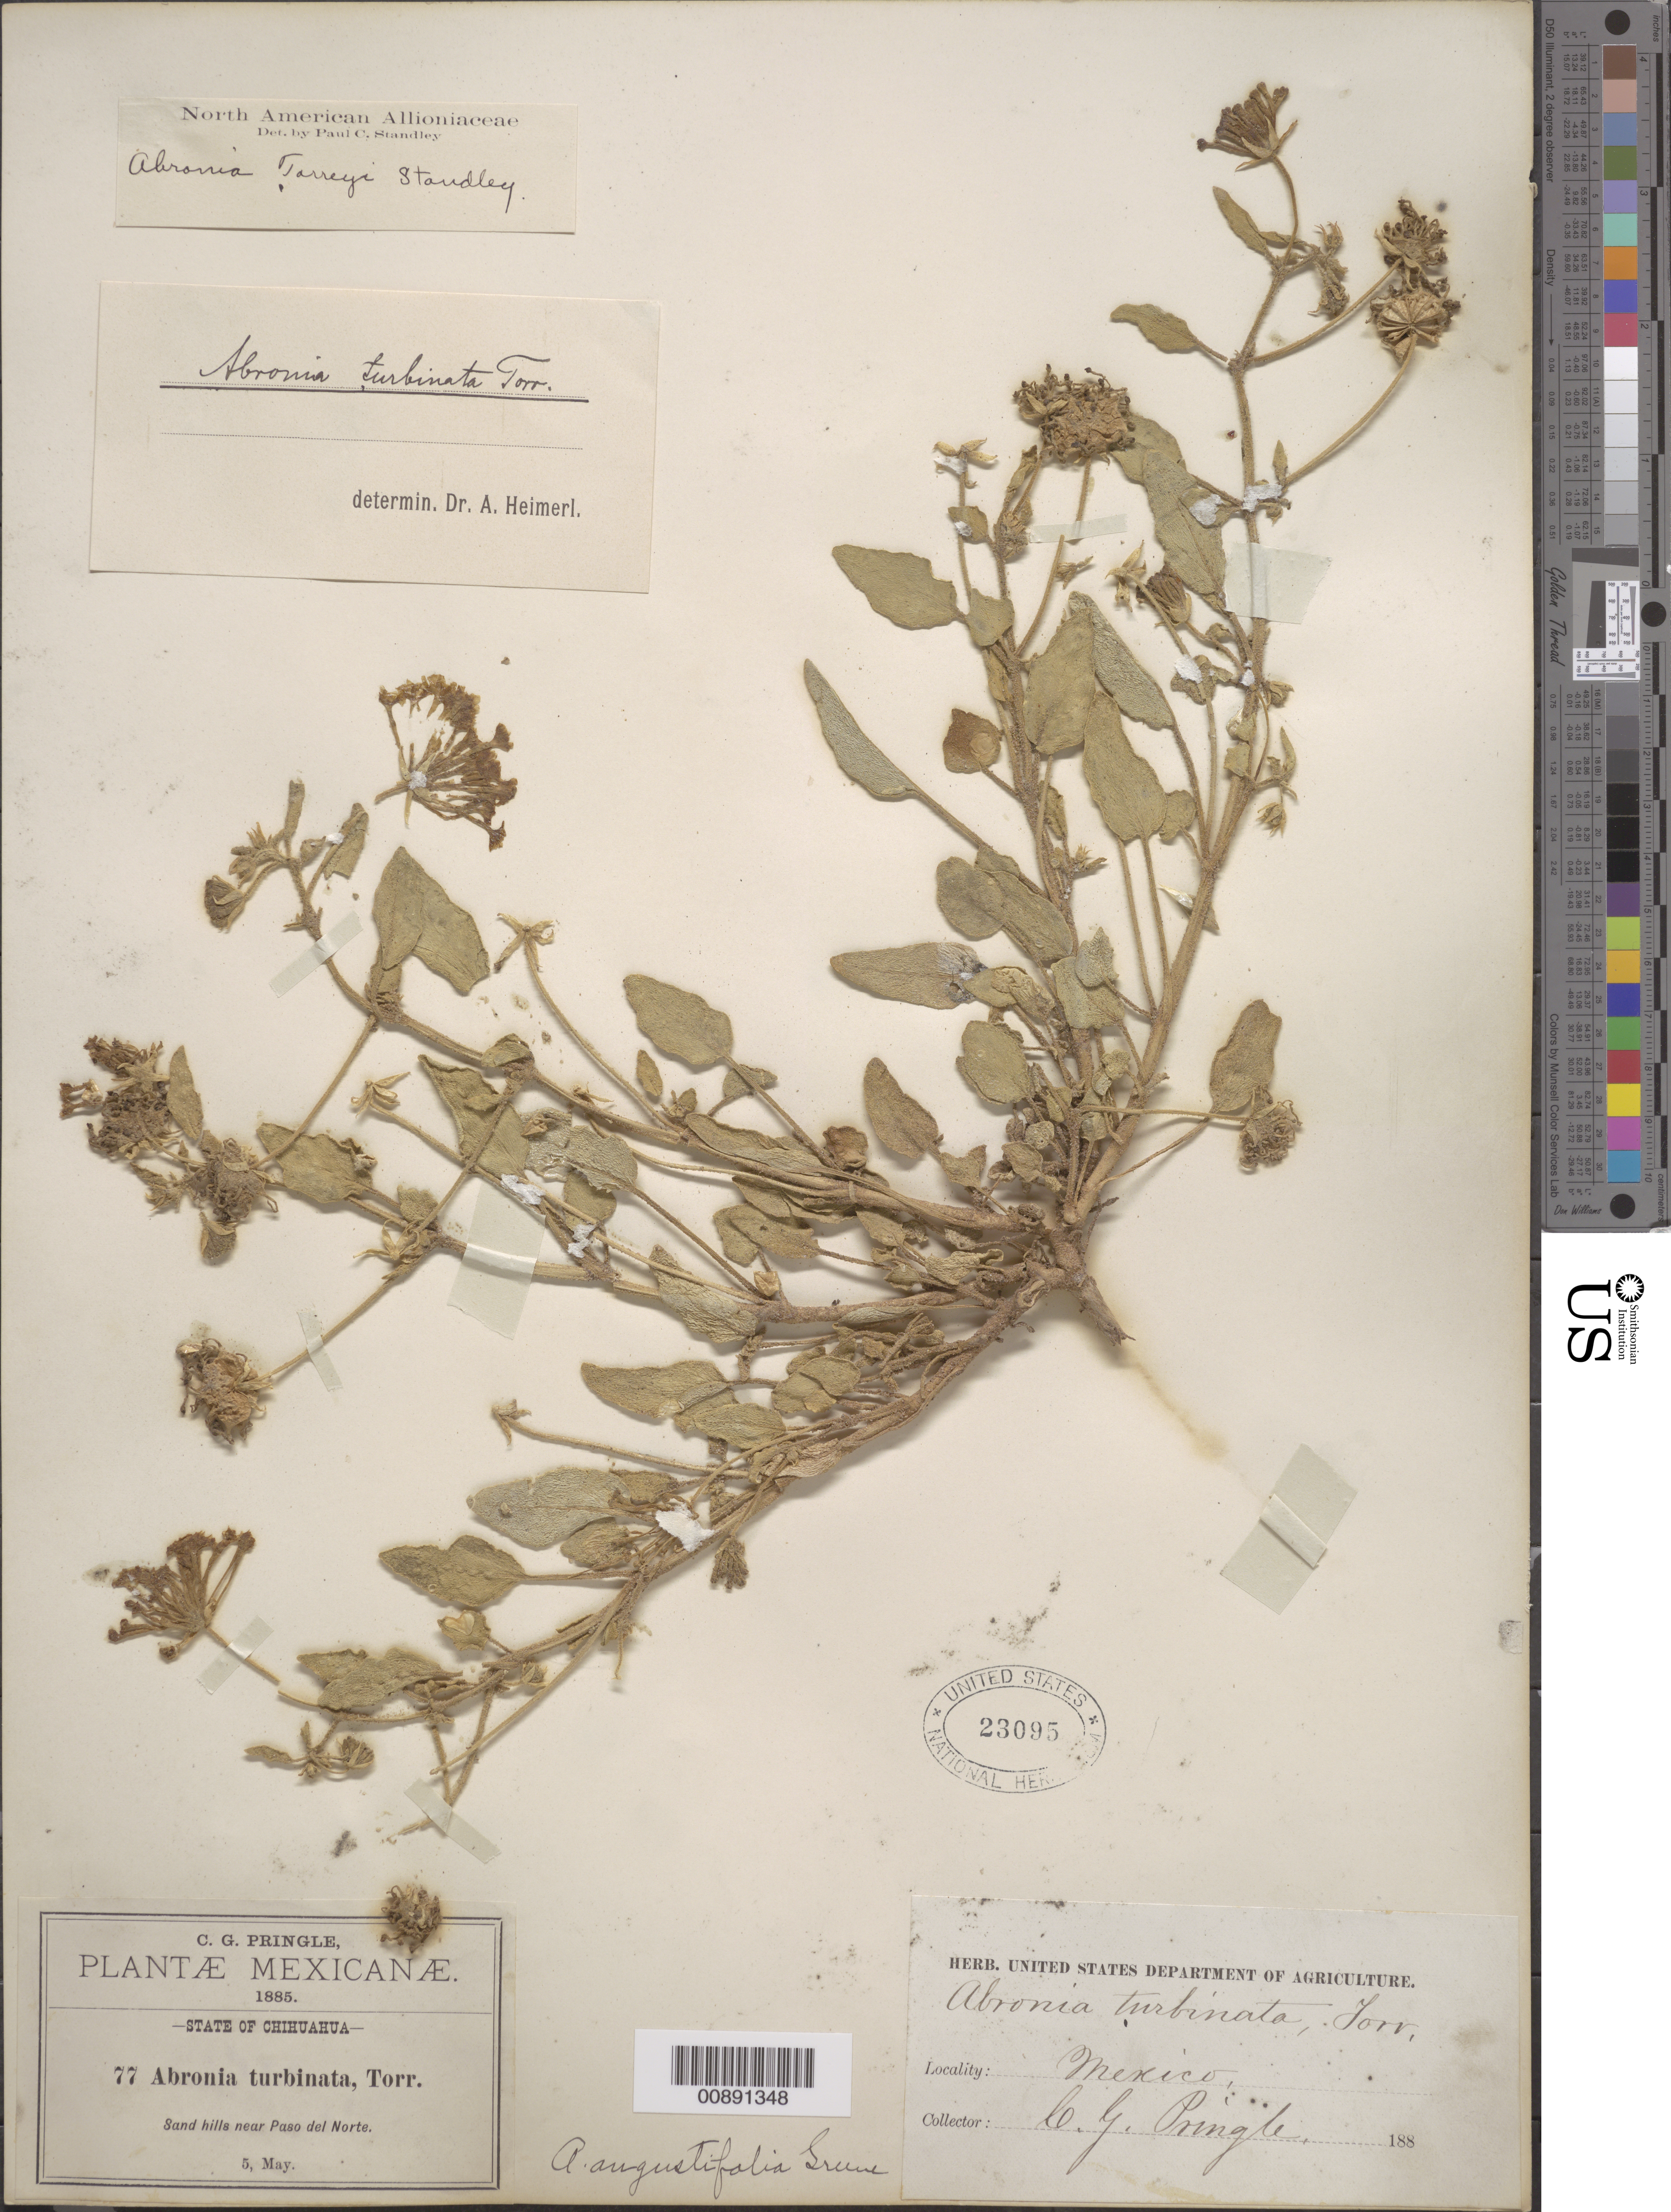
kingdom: Plantae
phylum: Tracheophyta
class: Magnoliopsida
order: Caryophyllales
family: Nyctaginaceae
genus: Abronia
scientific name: Abronia angustifolia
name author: Greene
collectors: C. G. Pringle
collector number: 77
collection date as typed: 05 May 1885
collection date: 1885-05-05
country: Mexico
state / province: Chihuahua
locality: Near Paso del Norte, Chihuahua.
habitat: Sand hills.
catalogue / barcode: US 23095